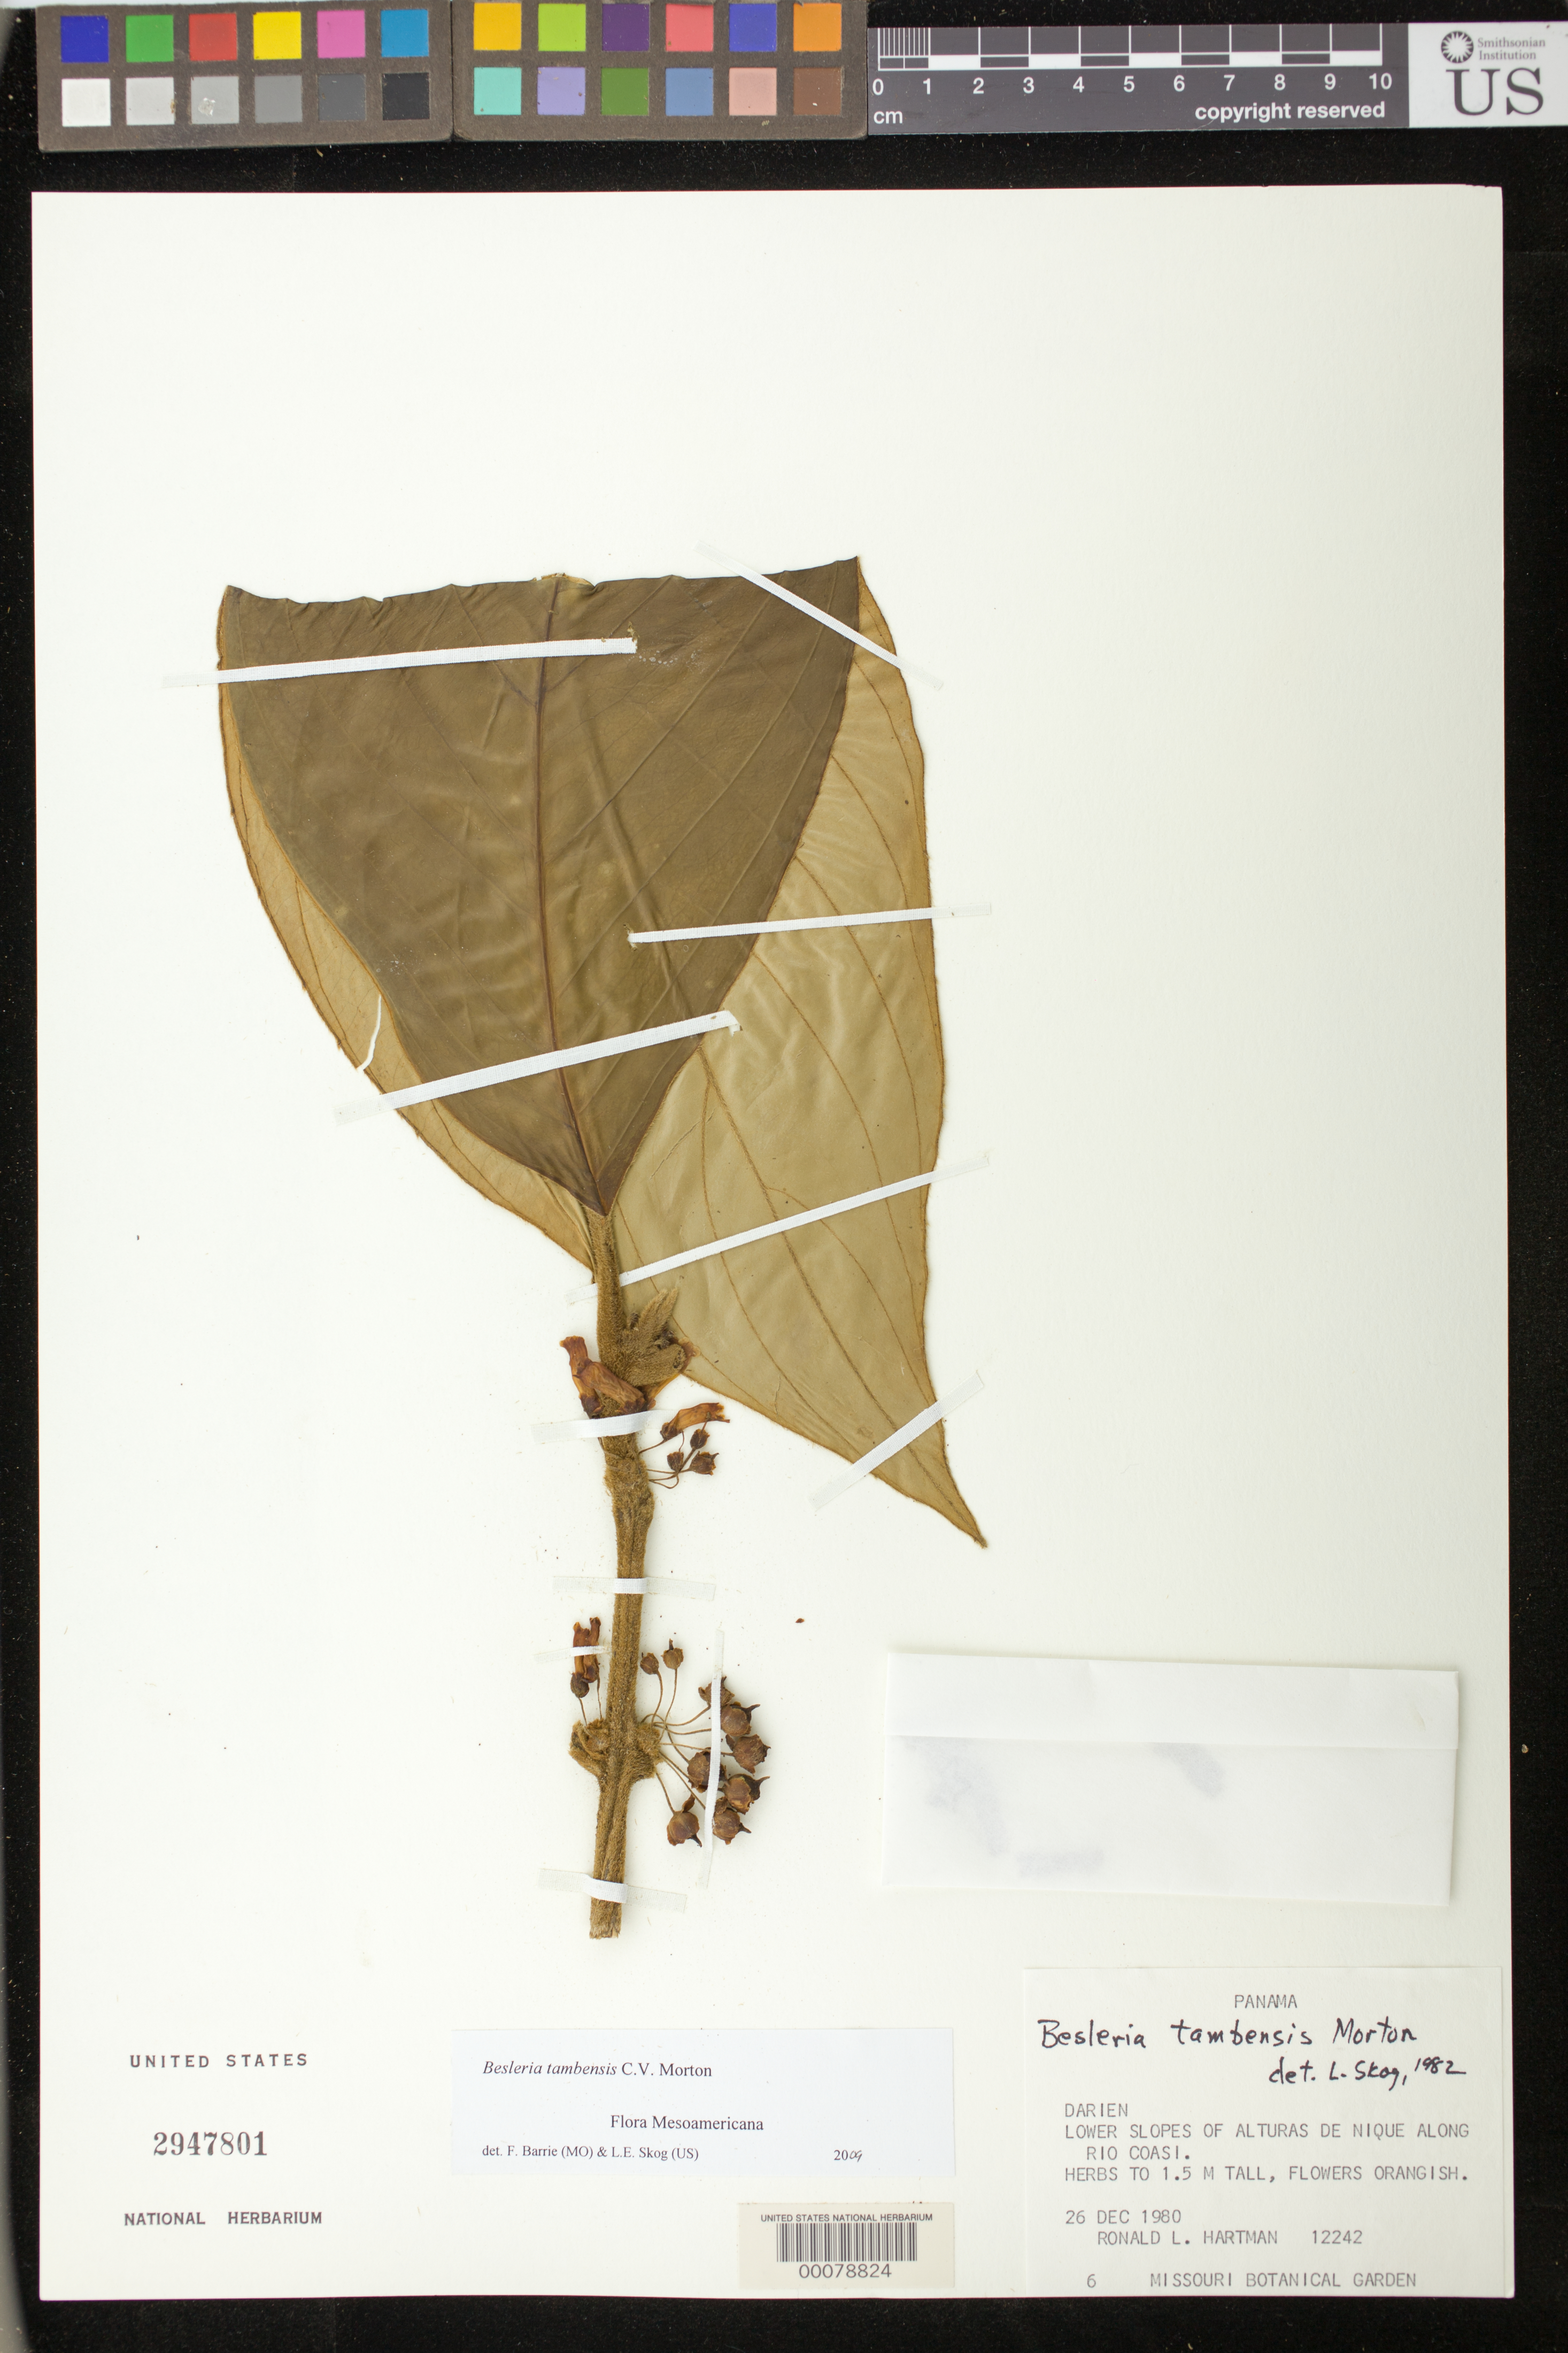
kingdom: Plantae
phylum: Tracheophyta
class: Magnoliopsida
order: Lamiales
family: Gesneriaceae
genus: Besleria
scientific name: Besleria tambensis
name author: C.V. Morton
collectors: R. L. Hartman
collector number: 12242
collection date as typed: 26 Dec 1980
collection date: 1980-12-26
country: Panama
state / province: Darién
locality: Lower slopes of Alturas de Nique along Rio Coasi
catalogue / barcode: US 2947801